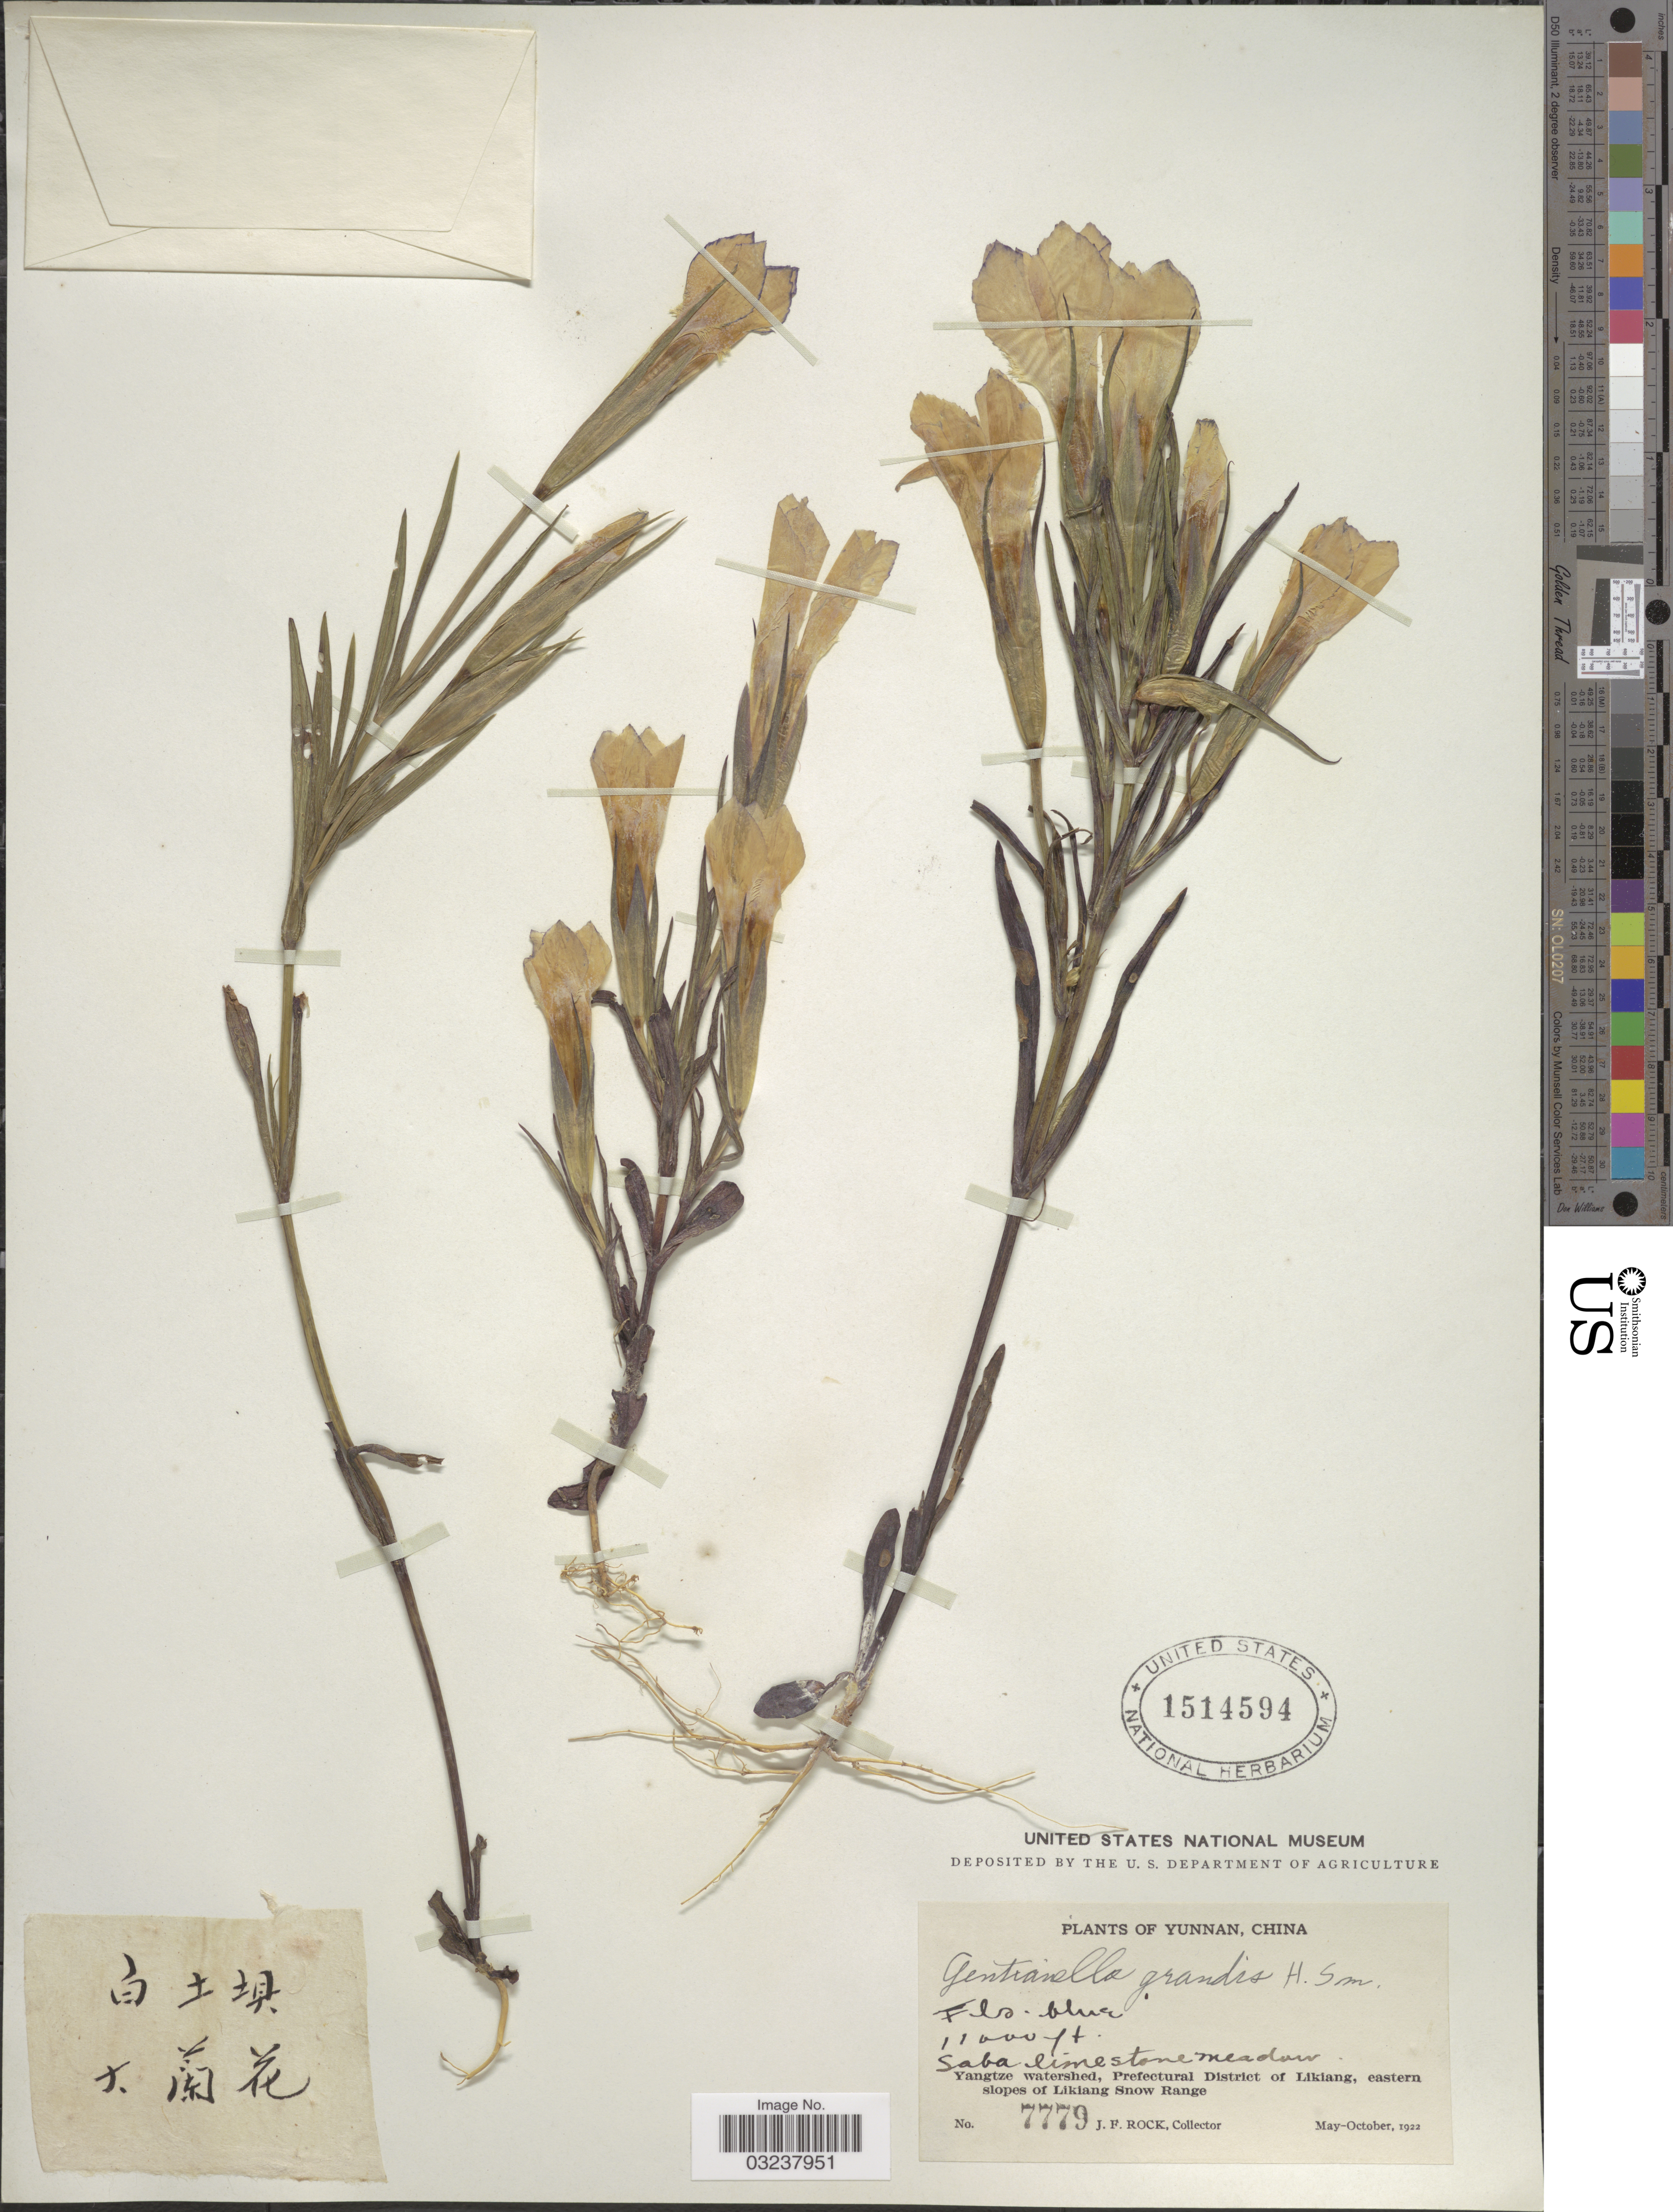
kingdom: Plantae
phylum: Tracheophyta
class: Magnoliopsida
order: Gentianales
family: Gentianaceae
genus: Gentianella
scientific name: Gentianella grandis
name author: Harry Sm.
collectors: J. Rock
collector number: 7779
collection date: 1922-05/1922-10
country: China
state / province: Yunnan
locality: Yangtze watershed, Prefectural District of Likiang, eastern slopes of Likiang Snow Range.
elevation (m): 3353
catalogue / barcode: US 1514594